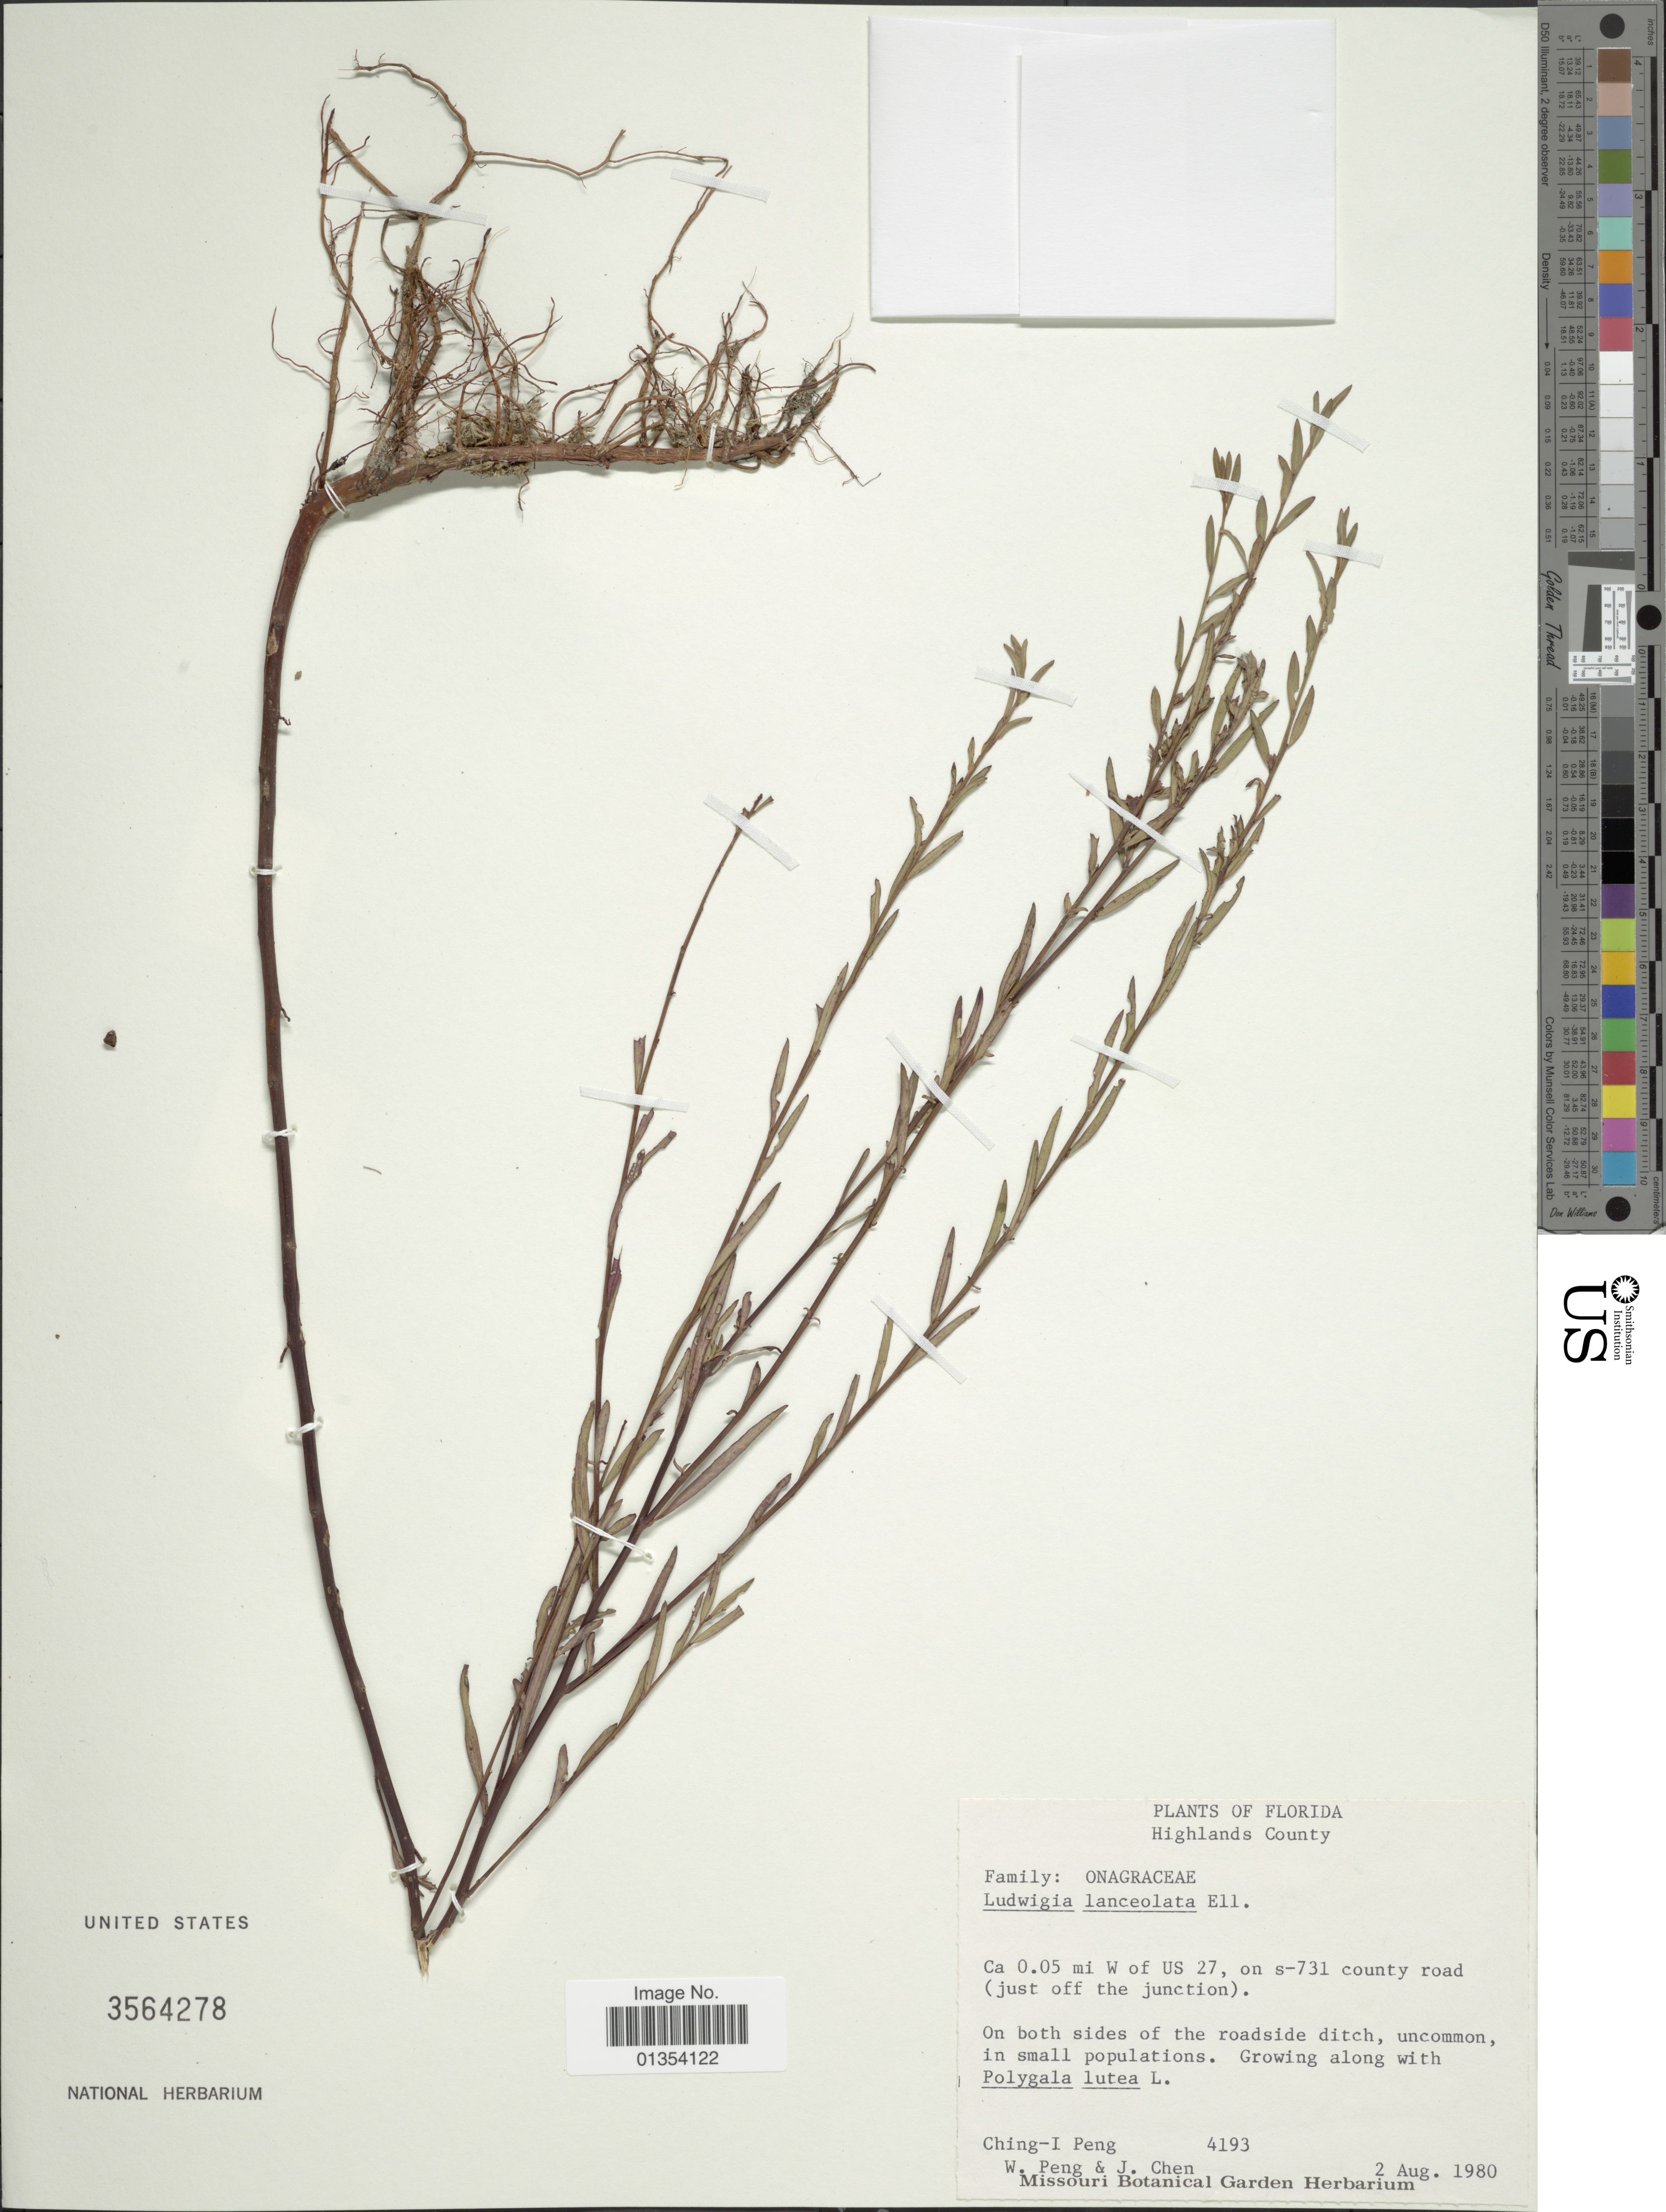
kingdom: Plantae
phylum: Tracheophyta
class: Magnoliopsida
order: Myrtales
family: Onagraceae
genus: Ludwigia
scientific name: Ludwigia lanceolata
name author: Elliott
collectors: C.-I Peng, W. Peng & J. Chen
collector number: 4193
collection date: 1980-08-02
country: United States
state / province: Florida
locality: Highlands County, Ca 0.05 mi W of US 27, on s-731 county road (just off the junction)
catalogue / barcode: US 3564278